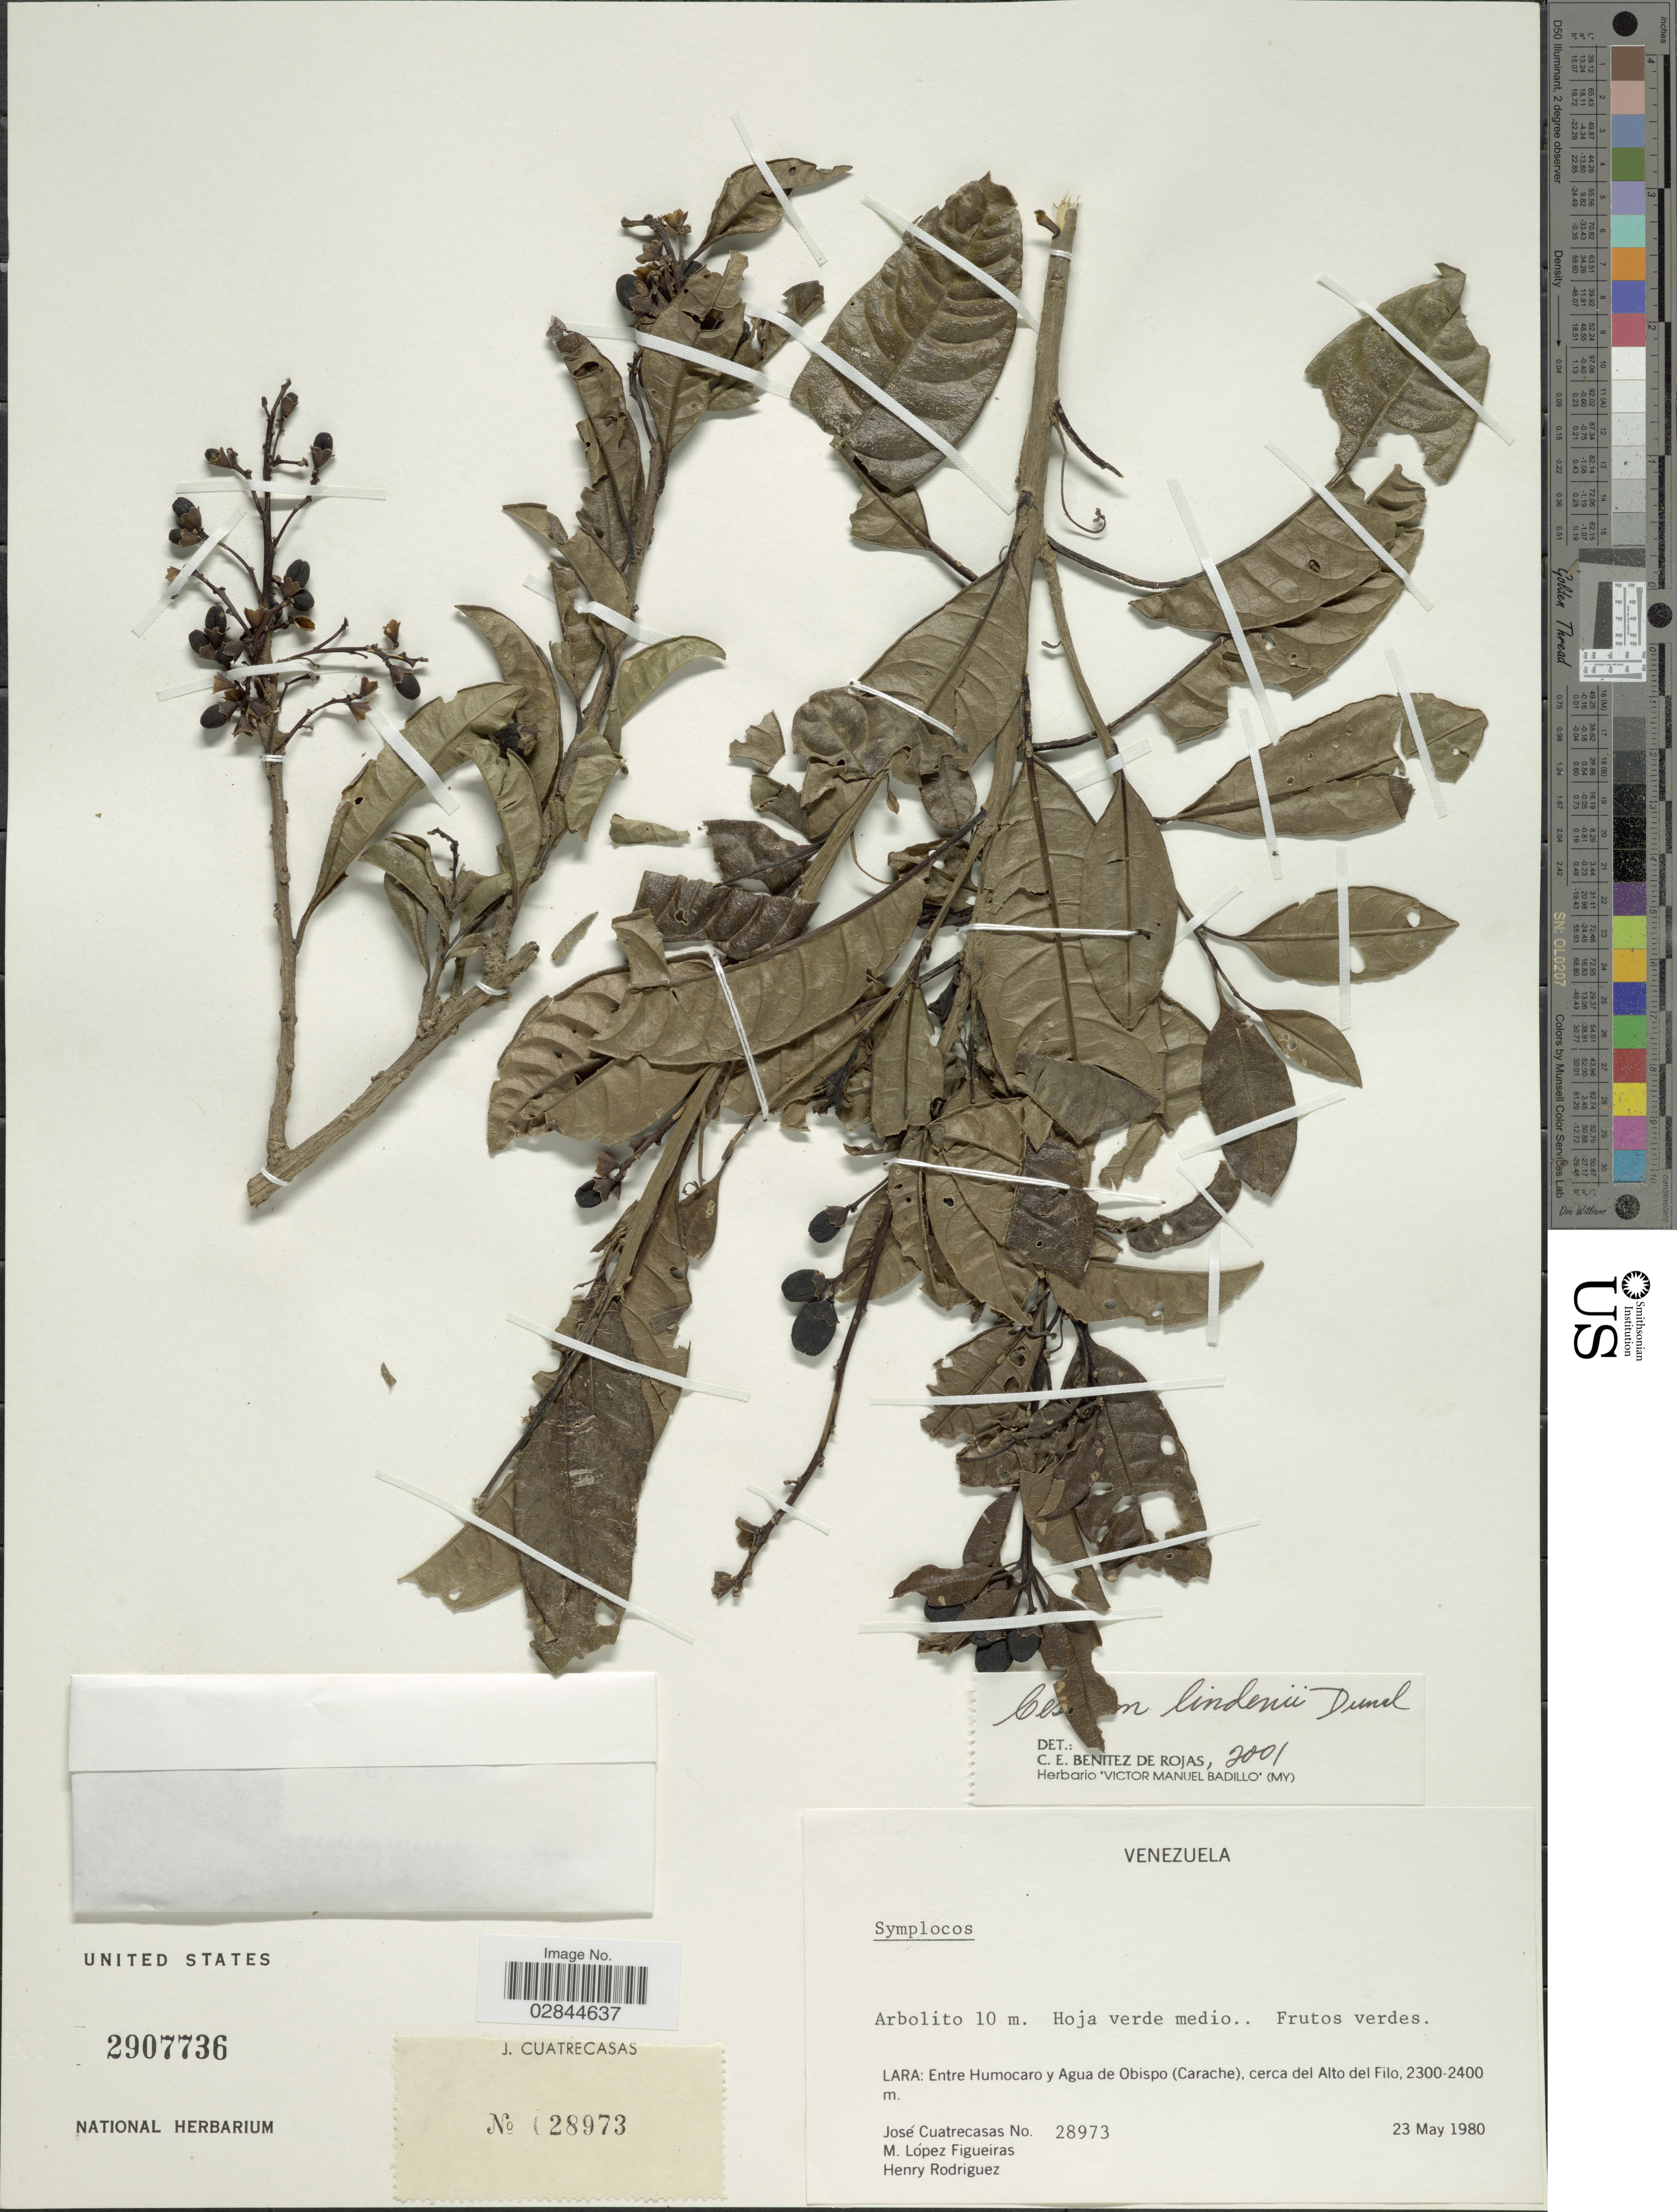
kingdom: Plantae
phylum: Tracheophyta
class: Magnoliopsida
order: Solanales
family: Solanaceae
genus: Cestrum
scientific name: Cestrum lindenii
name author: Dunal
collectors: J. Cuatrecasas, M. López Figueiras & H. A. Rodriguez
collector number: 28973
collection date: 1980-05-23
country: Venezuela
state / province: Lara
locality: Entre Humocaro y Agua de Obispo (Carache), cerca del Alto del Filo.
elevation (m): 2300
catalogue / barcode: US 2907736